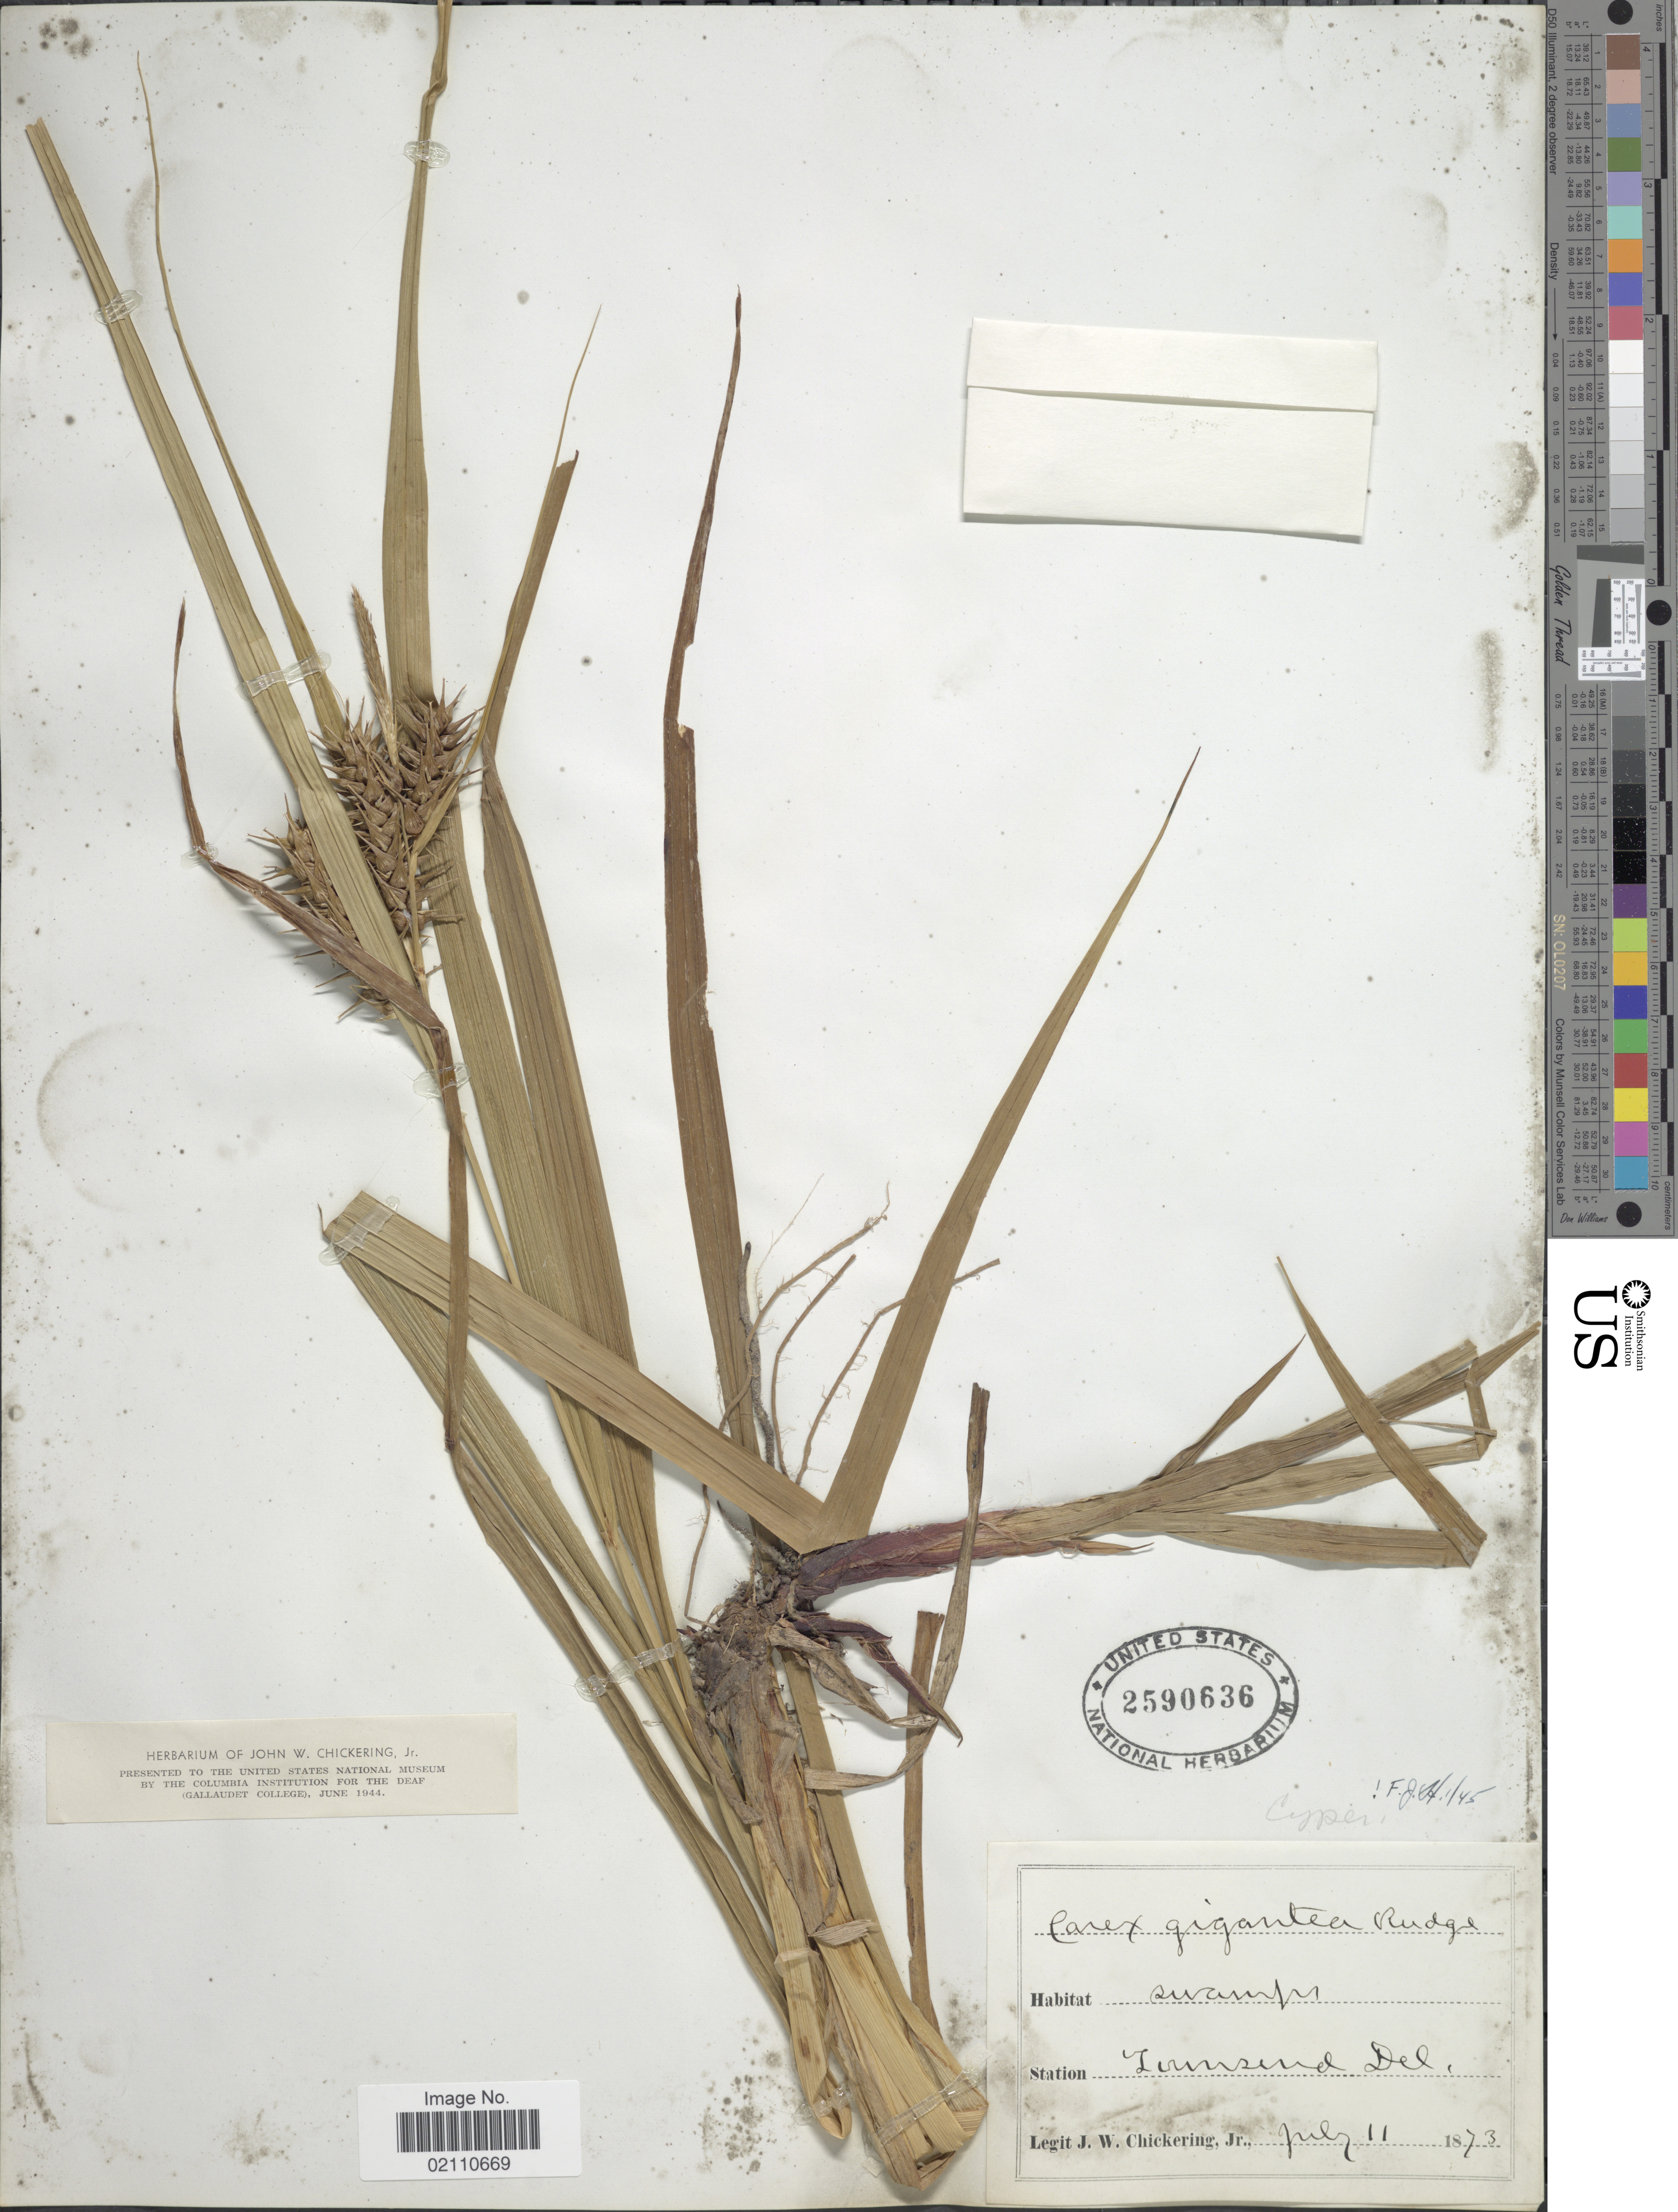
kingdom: Plantae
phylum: Tracheophyta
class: Liliopsida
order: Poales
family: Cyperaceae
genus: Carex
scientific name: Carex gigantea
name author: Rudge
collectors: J. W. Chickering Jr.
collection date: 1873-07-11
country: United States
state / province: Delaware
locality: Townsend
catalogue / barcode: US 2590636